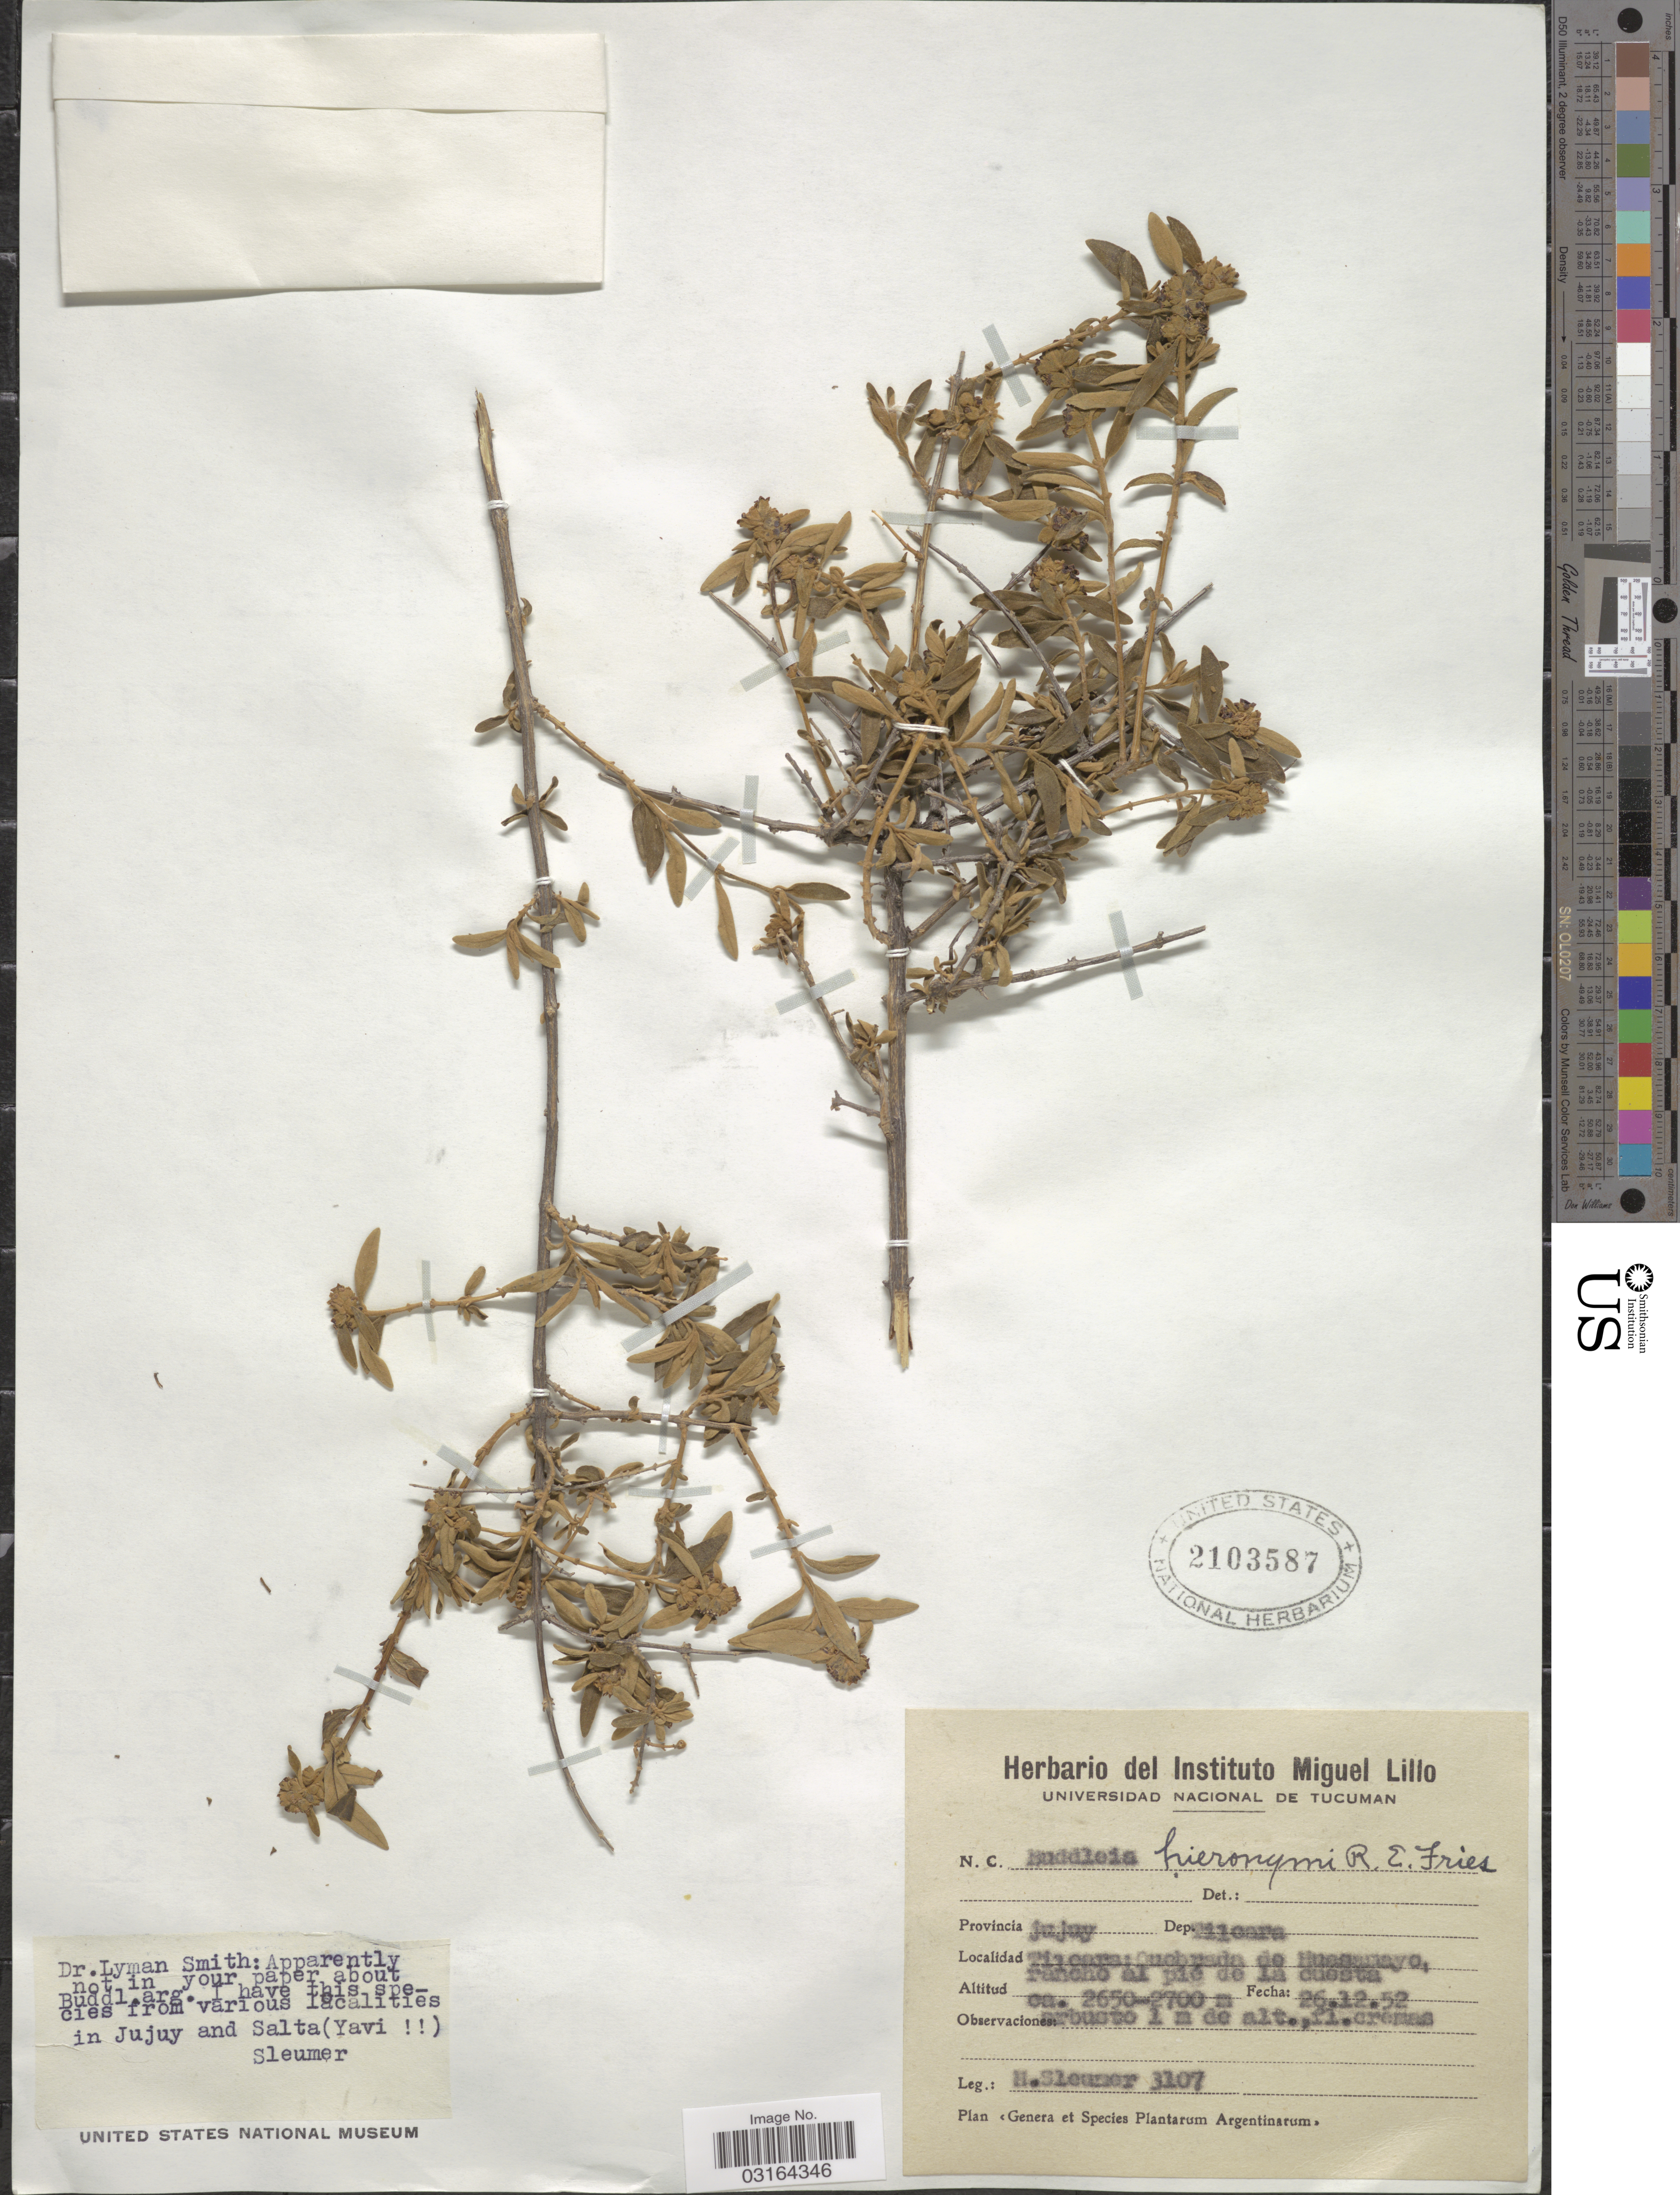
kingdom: Plantae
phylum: Tracheophyta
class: Magnoliopsida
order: Lamiales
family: Scrophulariaceae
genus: Buddleja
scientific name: Buddleja hieronymi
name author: R.E. Fr.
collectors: H. O. Sleumer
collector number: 3107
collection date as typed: Transcribed d/m/y: 26/12/52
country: Argentina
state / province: Jujuy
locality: Dep. Tilcara, Tilcara: Quebrada de Huasamayo, rancho al pei de la cuesta.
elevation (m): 2650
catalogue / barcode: US 2103587